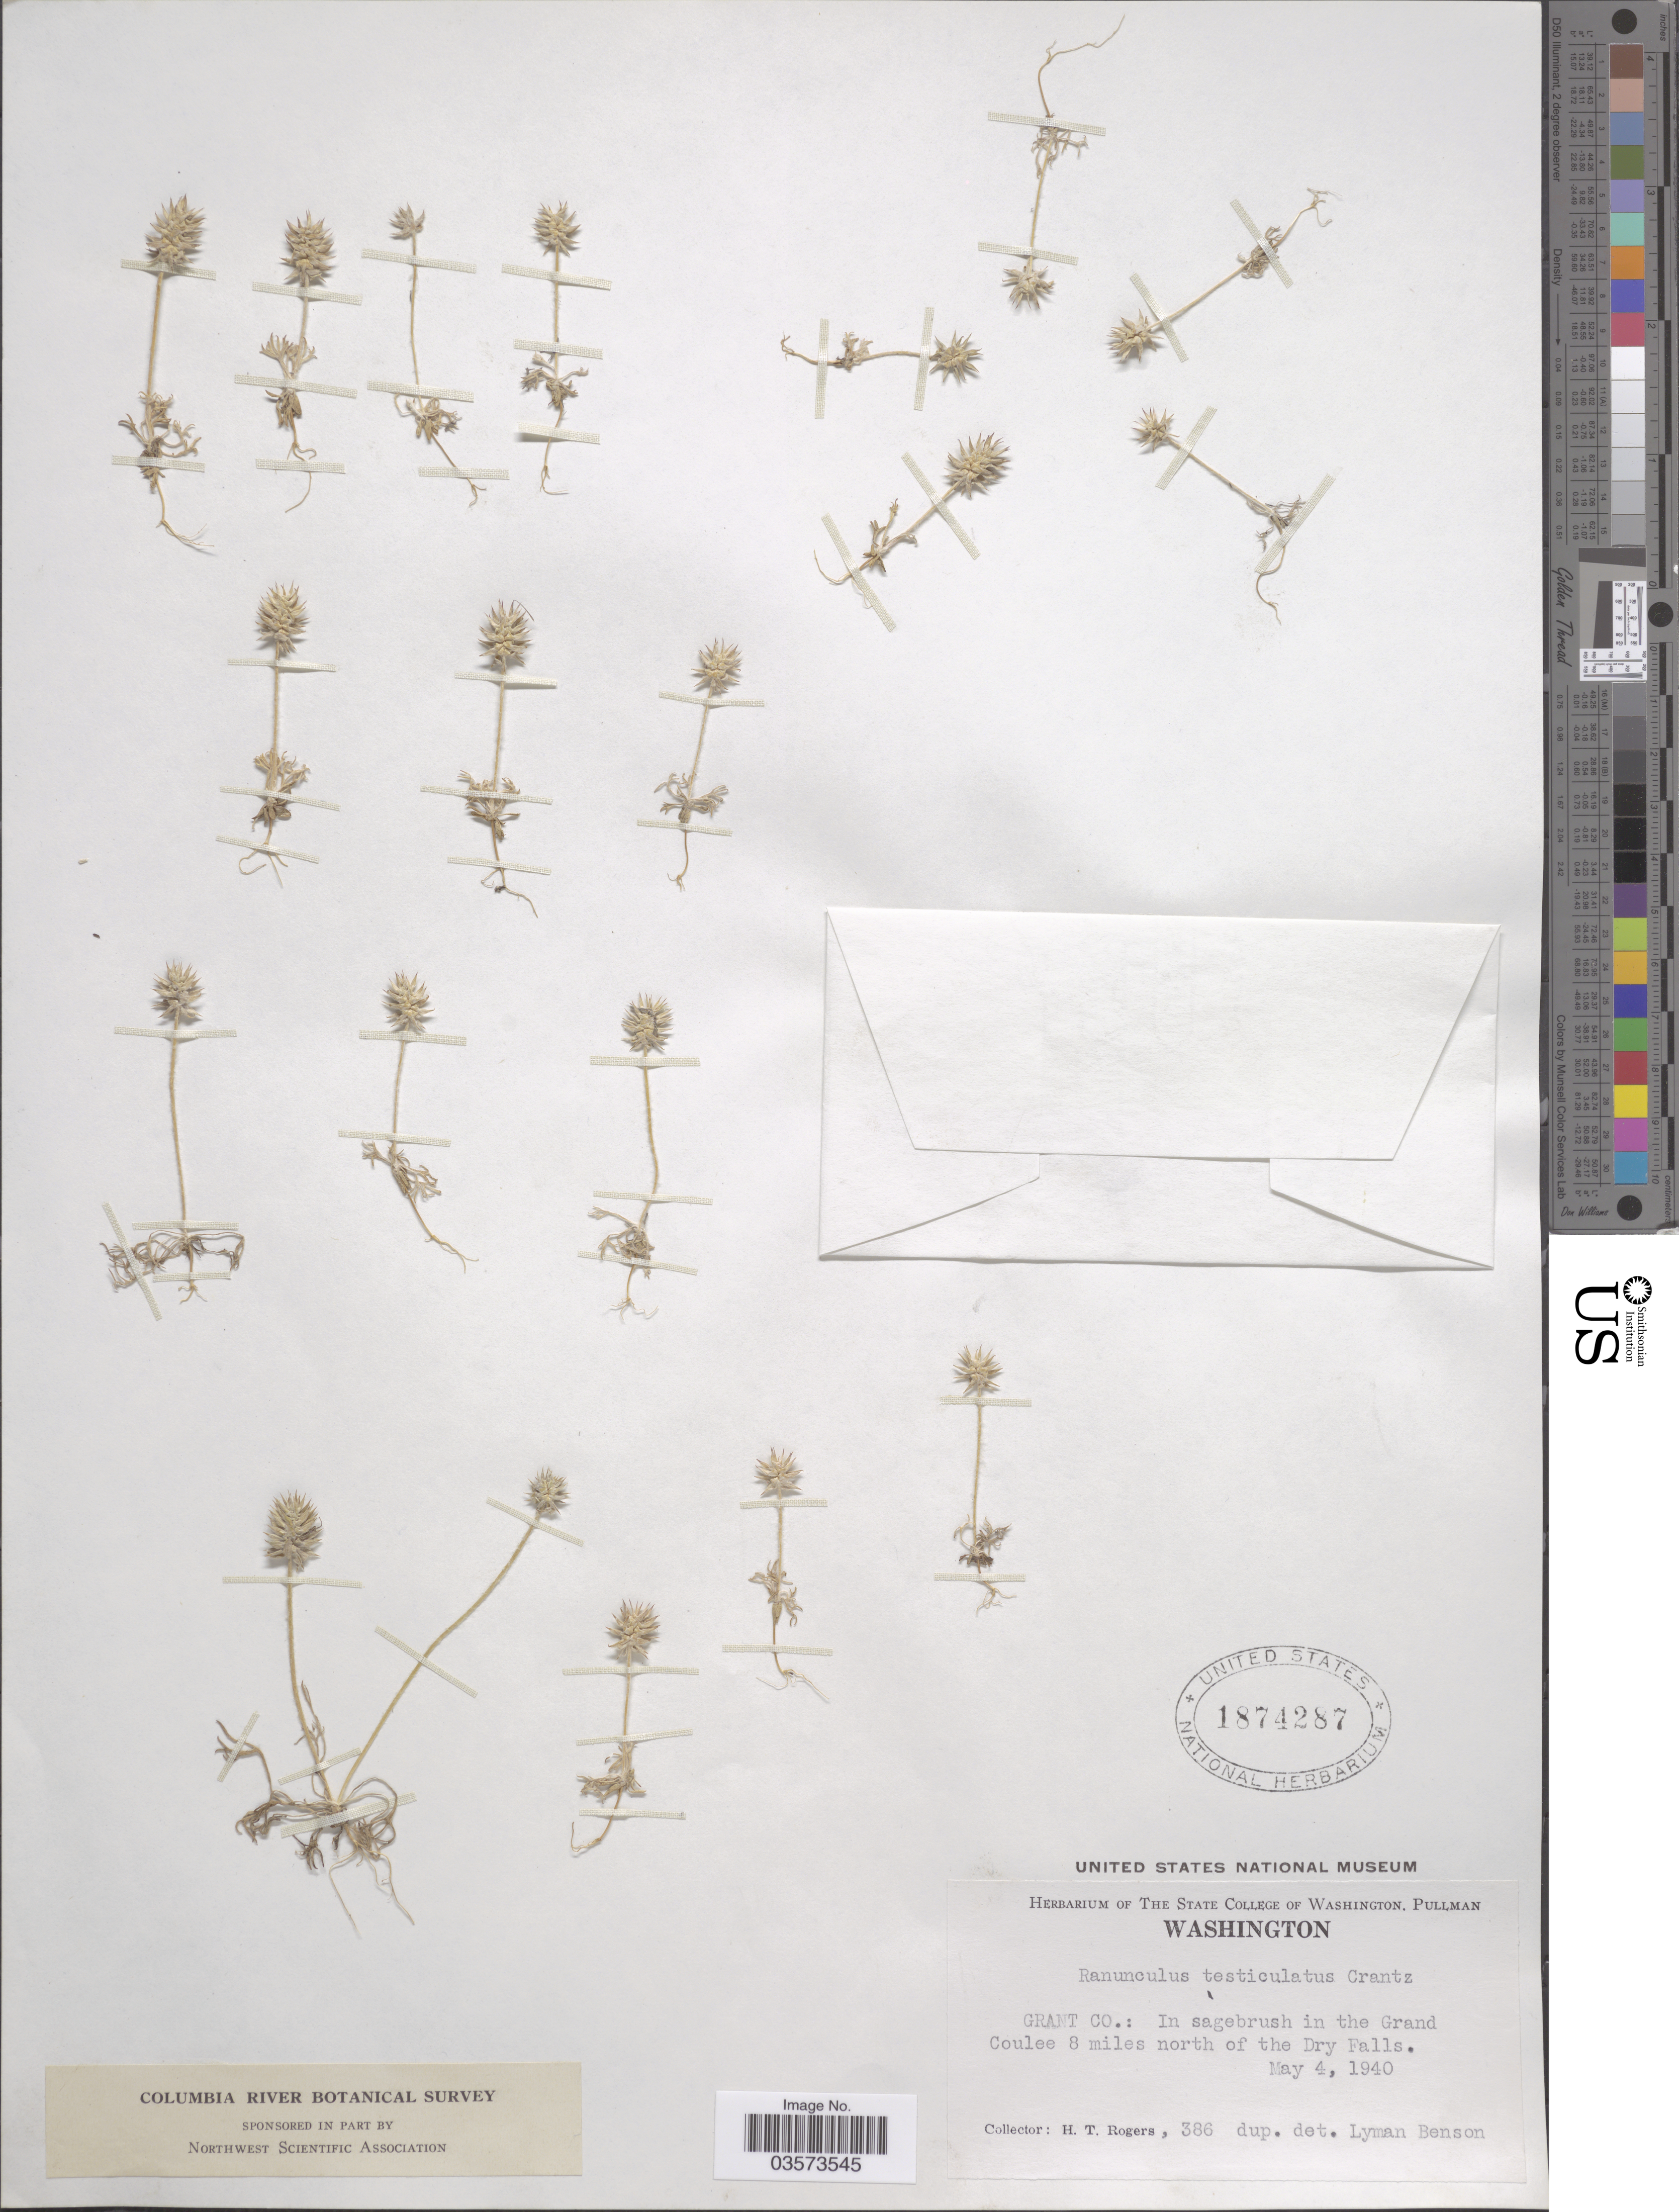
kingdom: Plantae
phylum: Tracheophyta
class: Magnoliopsida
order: Ranunculales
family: Ranunculaceae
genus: Ceratocephalus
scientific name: Ceratocephalus testiculatus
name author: (Crantz) Roth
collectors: H. Rogers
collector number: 386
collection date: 1940-05-04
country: United States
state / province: Washington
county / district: Grant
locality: Grant Co.: In sagebrush in the Grand Coulee 8 miles north of the Dry Falls.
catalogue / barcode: US 1874287